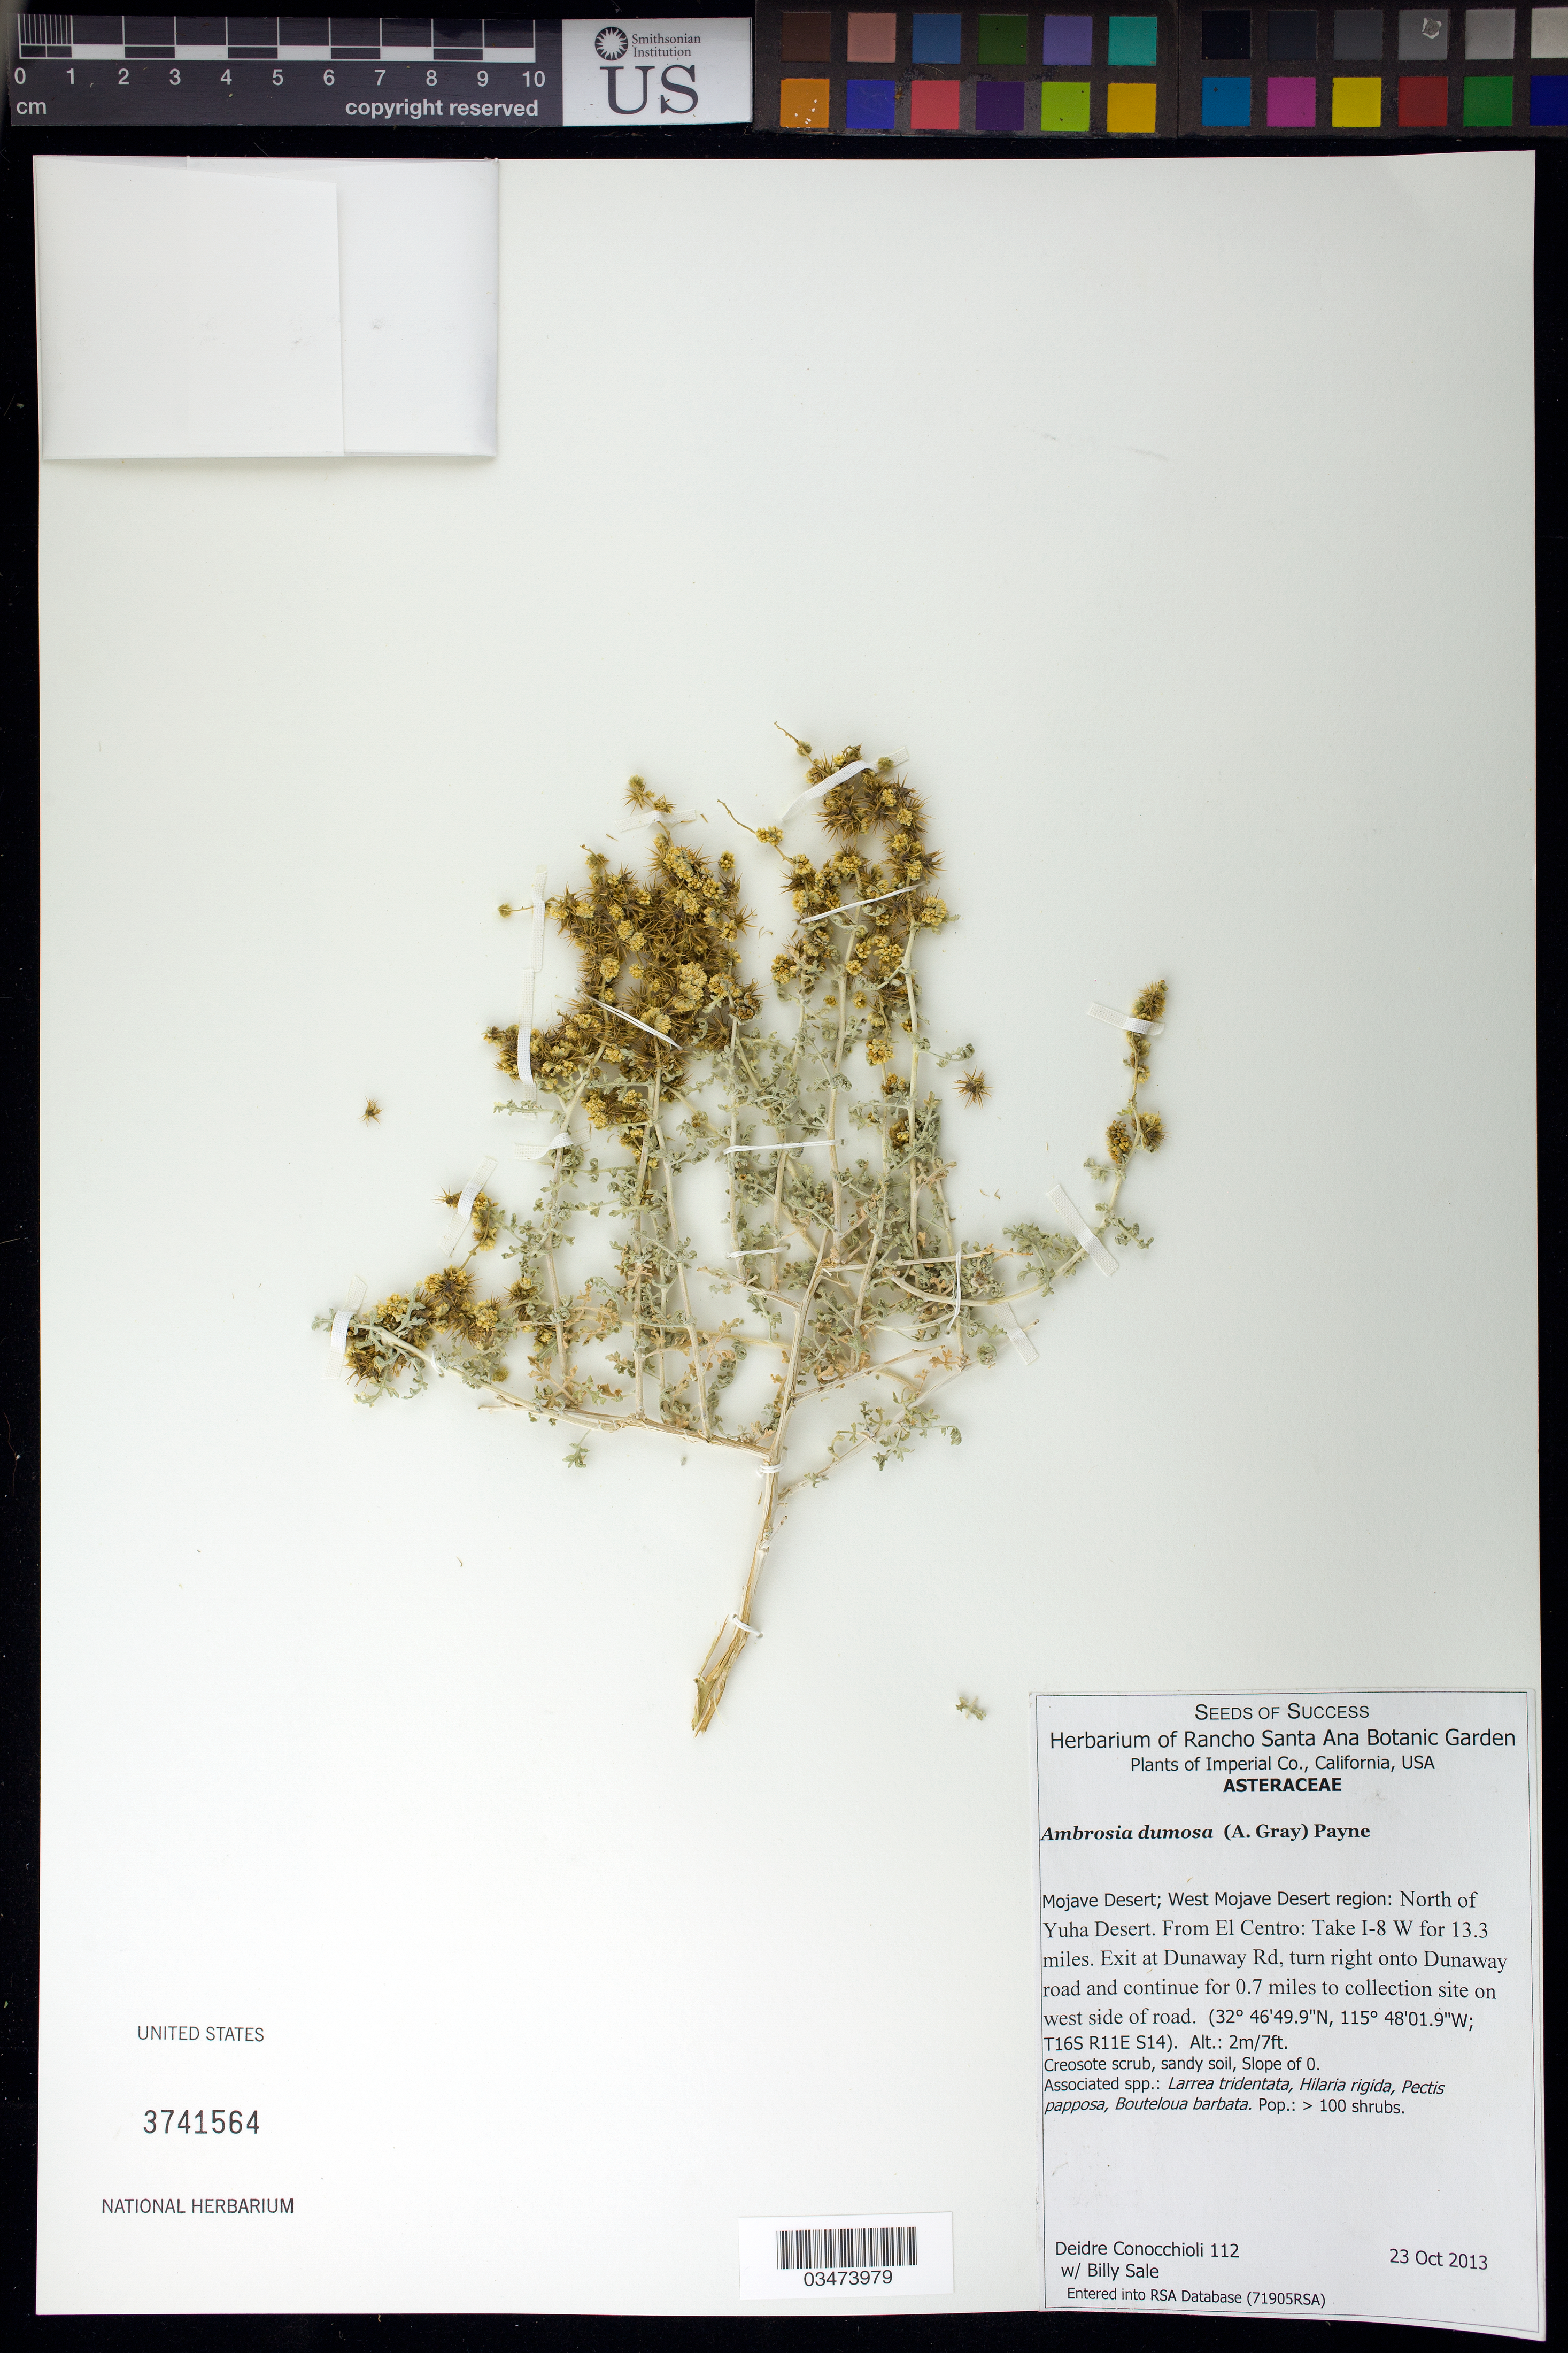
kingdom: Plantae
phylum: Tracheophyta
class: Magnoliopsida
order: Asterales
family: Asteraceae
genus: Ambrosia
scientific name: Ambrosia dumosa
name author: (A. Gray) W.W.Payne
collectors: D. Conocchioli & B. Sale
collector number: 112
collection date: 2013-10-23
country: United States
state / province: California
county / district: Imperial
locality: Mojave Desert, West region, N of Yuha Desert. West side of Dunaway road.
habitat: Creosote scrub, sandy soil. Associated species: Larrea tridentata, Hilaria rigida, Pectic papposa, Bouteloua barbata.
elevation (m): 2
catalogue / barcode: US 3741564